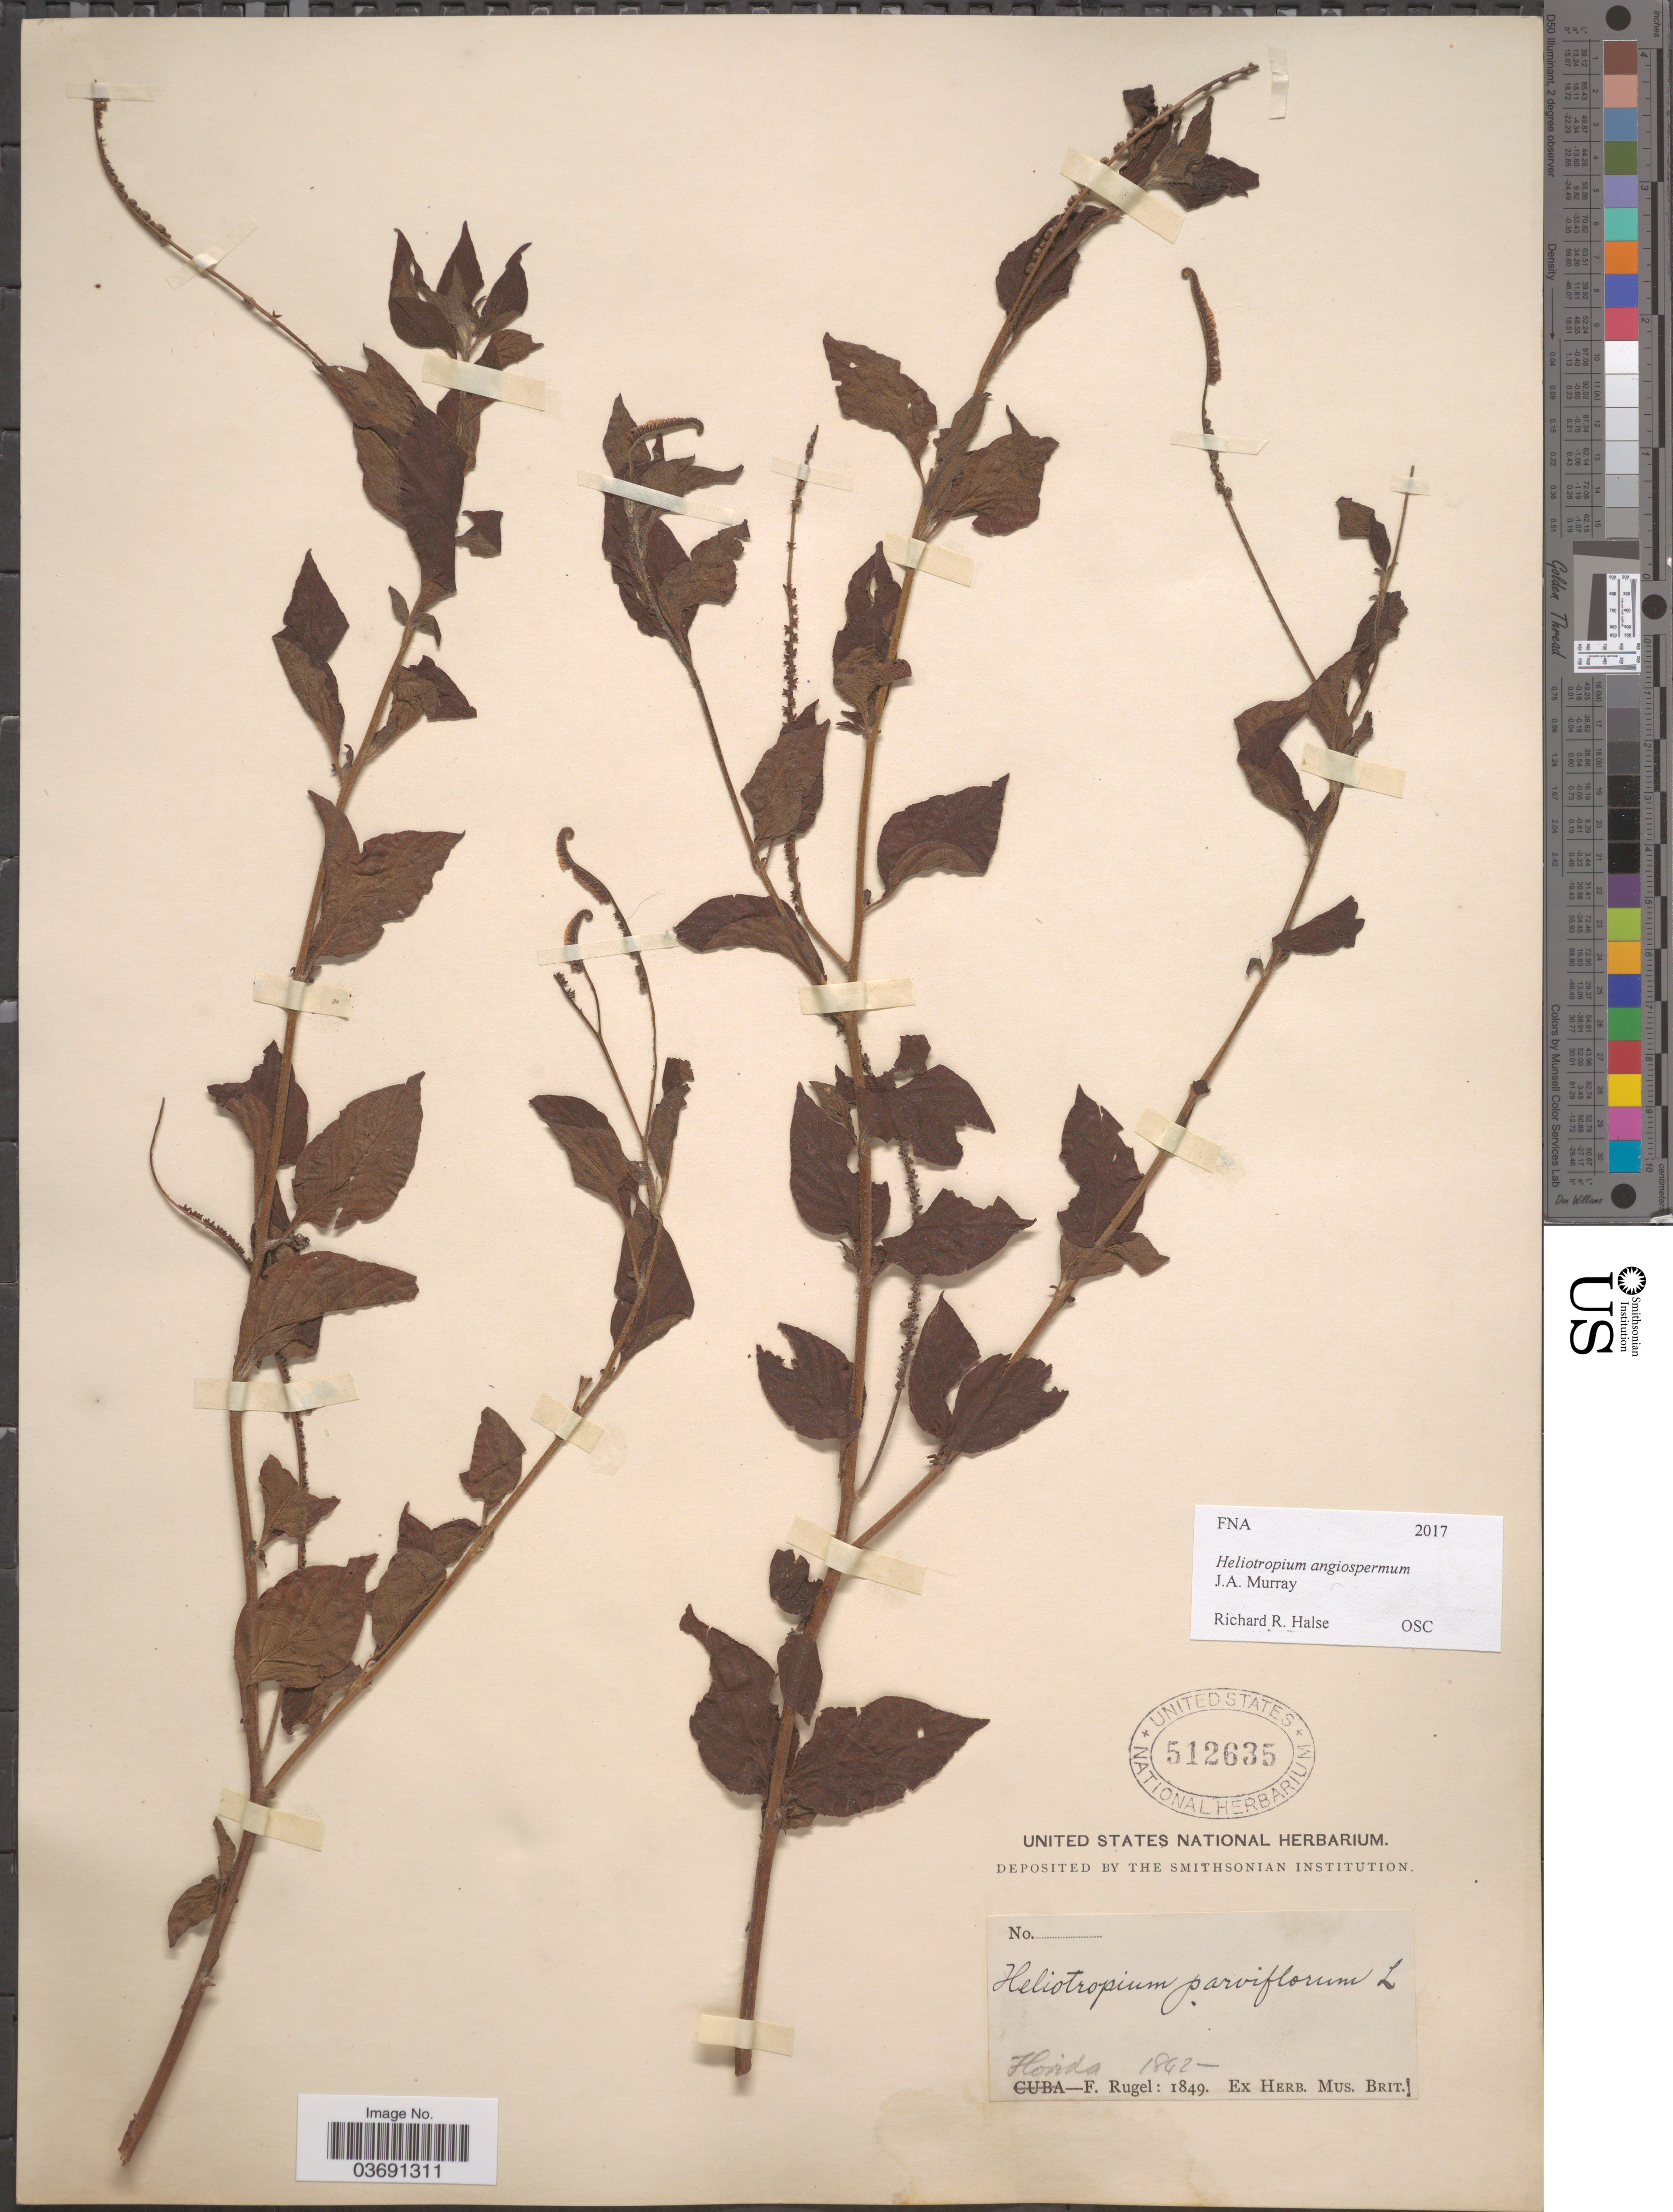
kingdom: Plantae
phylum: Tracheophyta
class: Magnoliopsida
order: Boraginales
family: Heliotropiaceae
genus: Heliotropium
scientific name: Heliotropium angiospermum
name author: Murray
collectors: F. Rugel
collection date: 1842/1849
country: United States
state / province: Florida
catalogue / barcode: US 512635